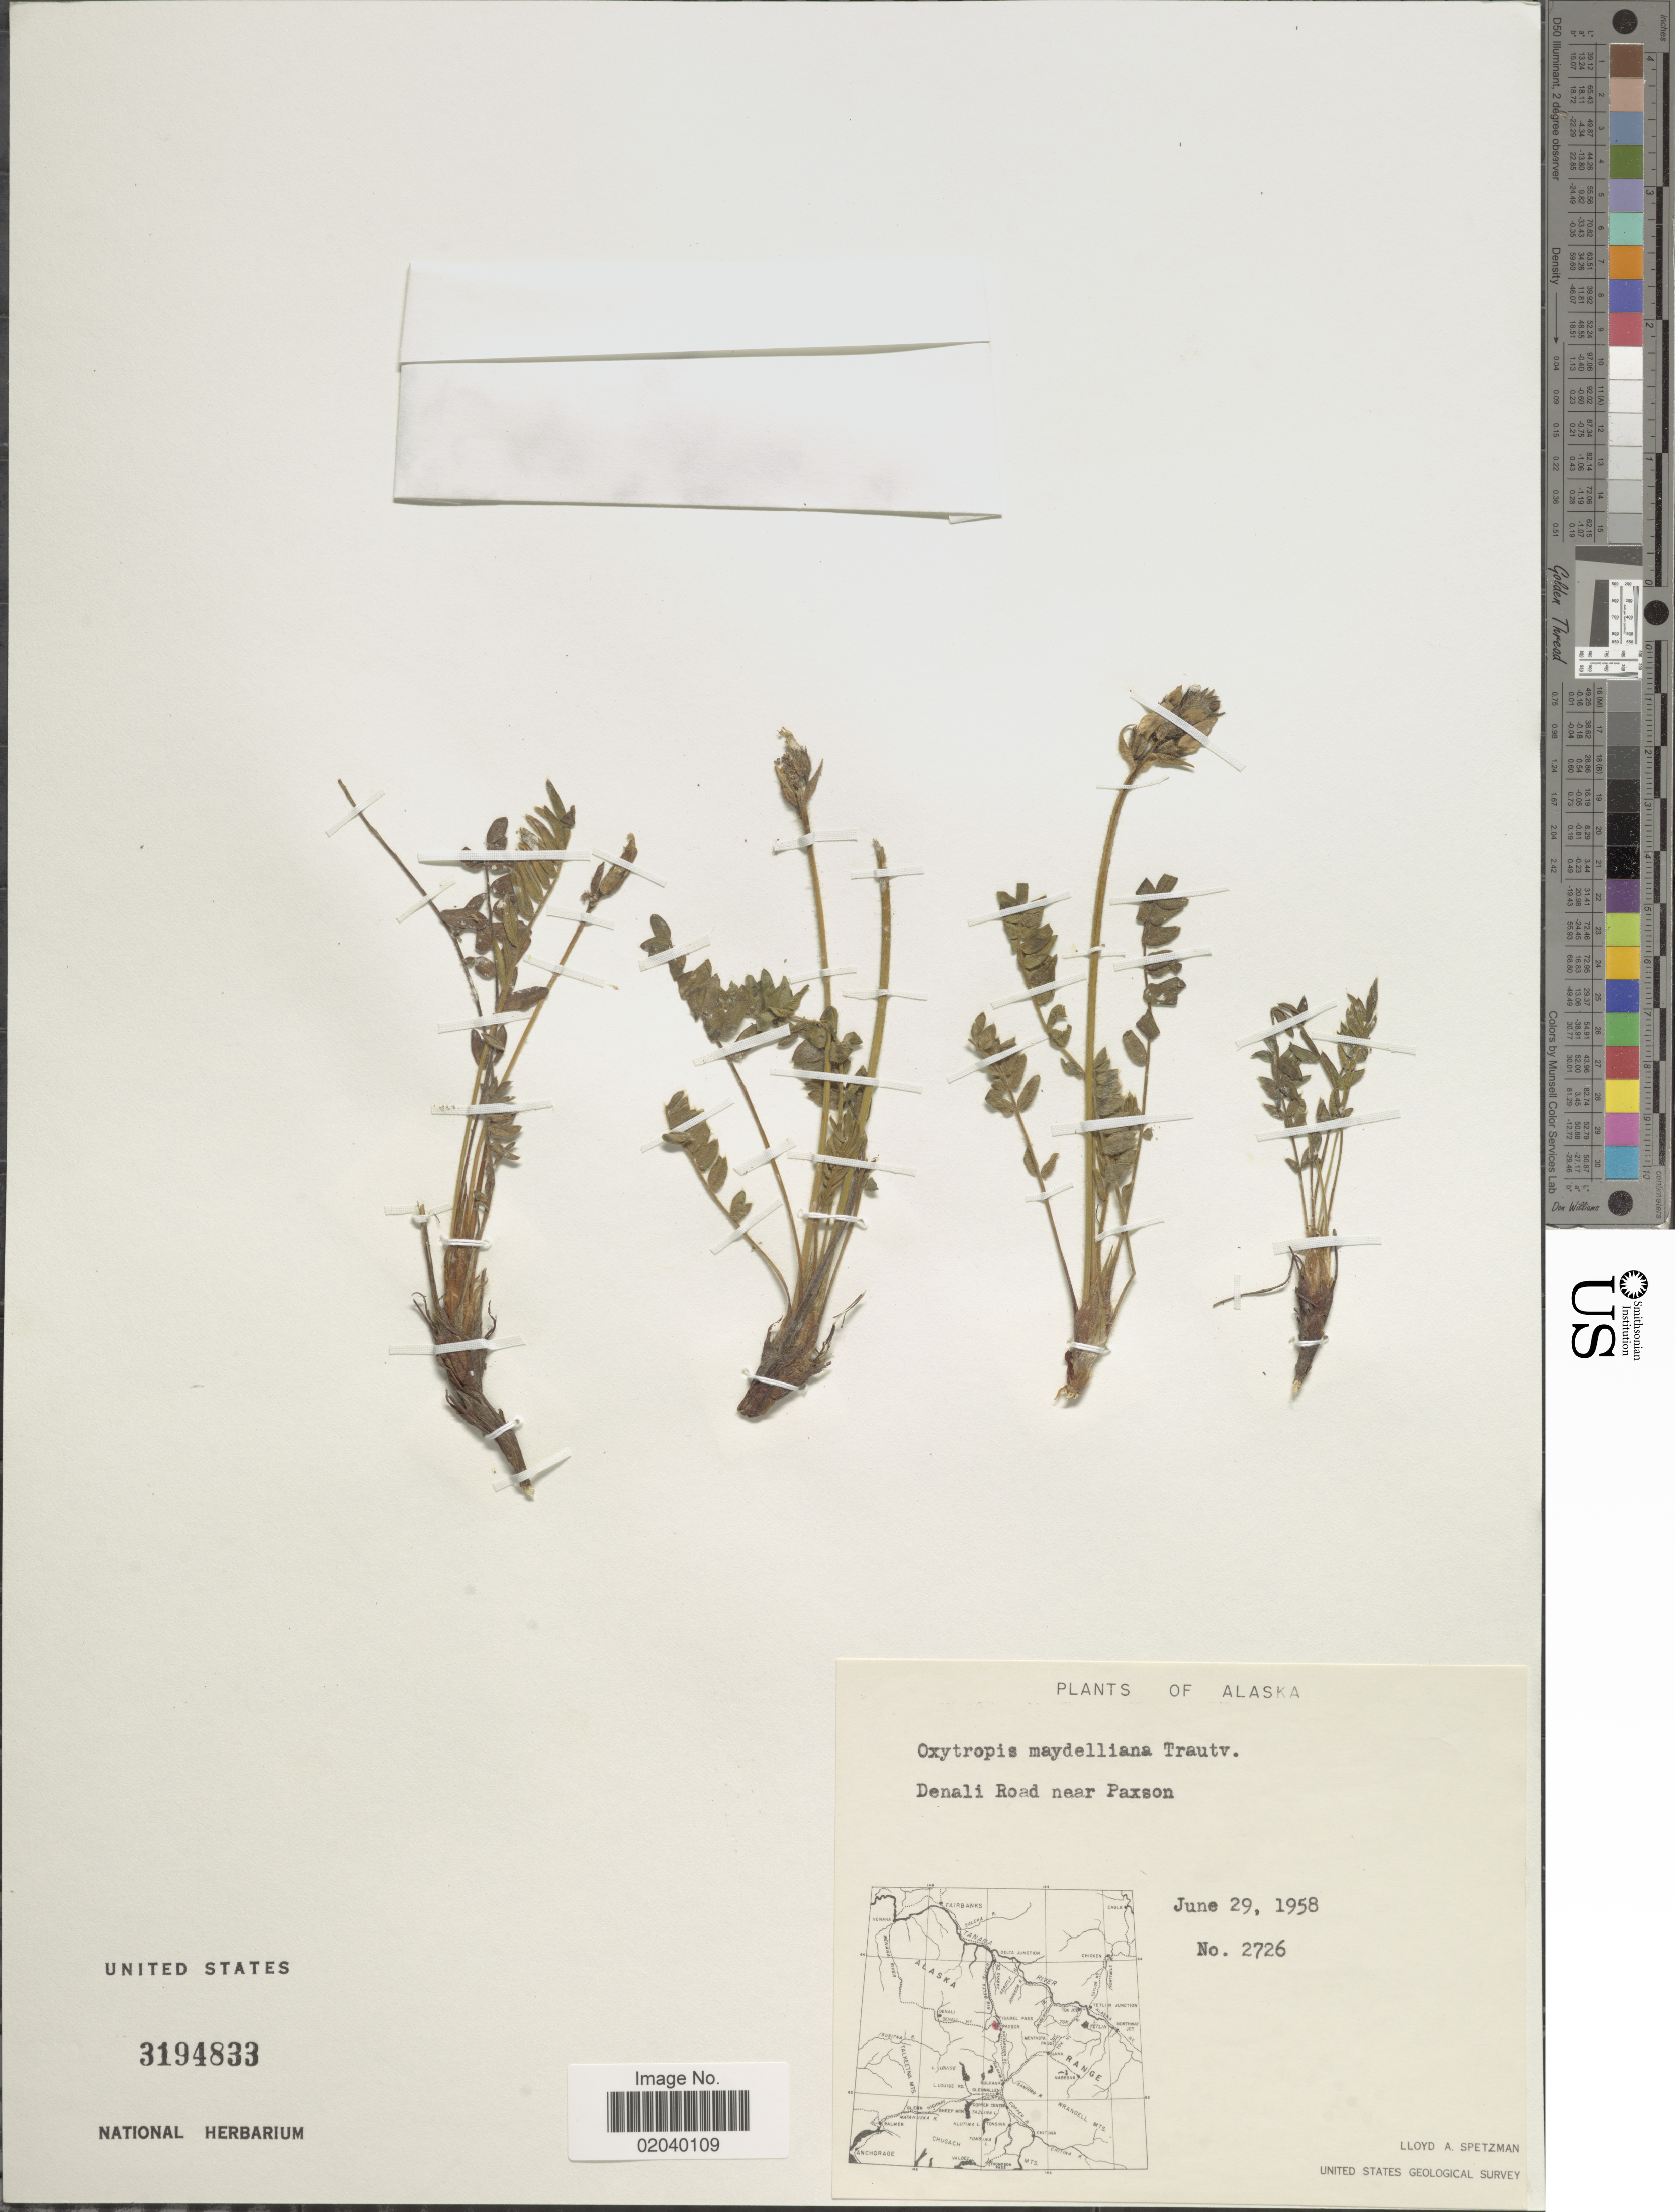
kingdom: Plantae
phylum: Tracheophyta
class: Magnoliopsida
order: Fabales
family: Fabaceae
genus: Oxytropis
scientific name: Oxytropis maydelliana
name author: Trautv.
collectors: L. Spetzman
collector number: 2726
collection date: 1958-06-29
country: United States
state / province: Alaska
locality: Denali Road near Paxson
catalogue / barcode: US 3194833